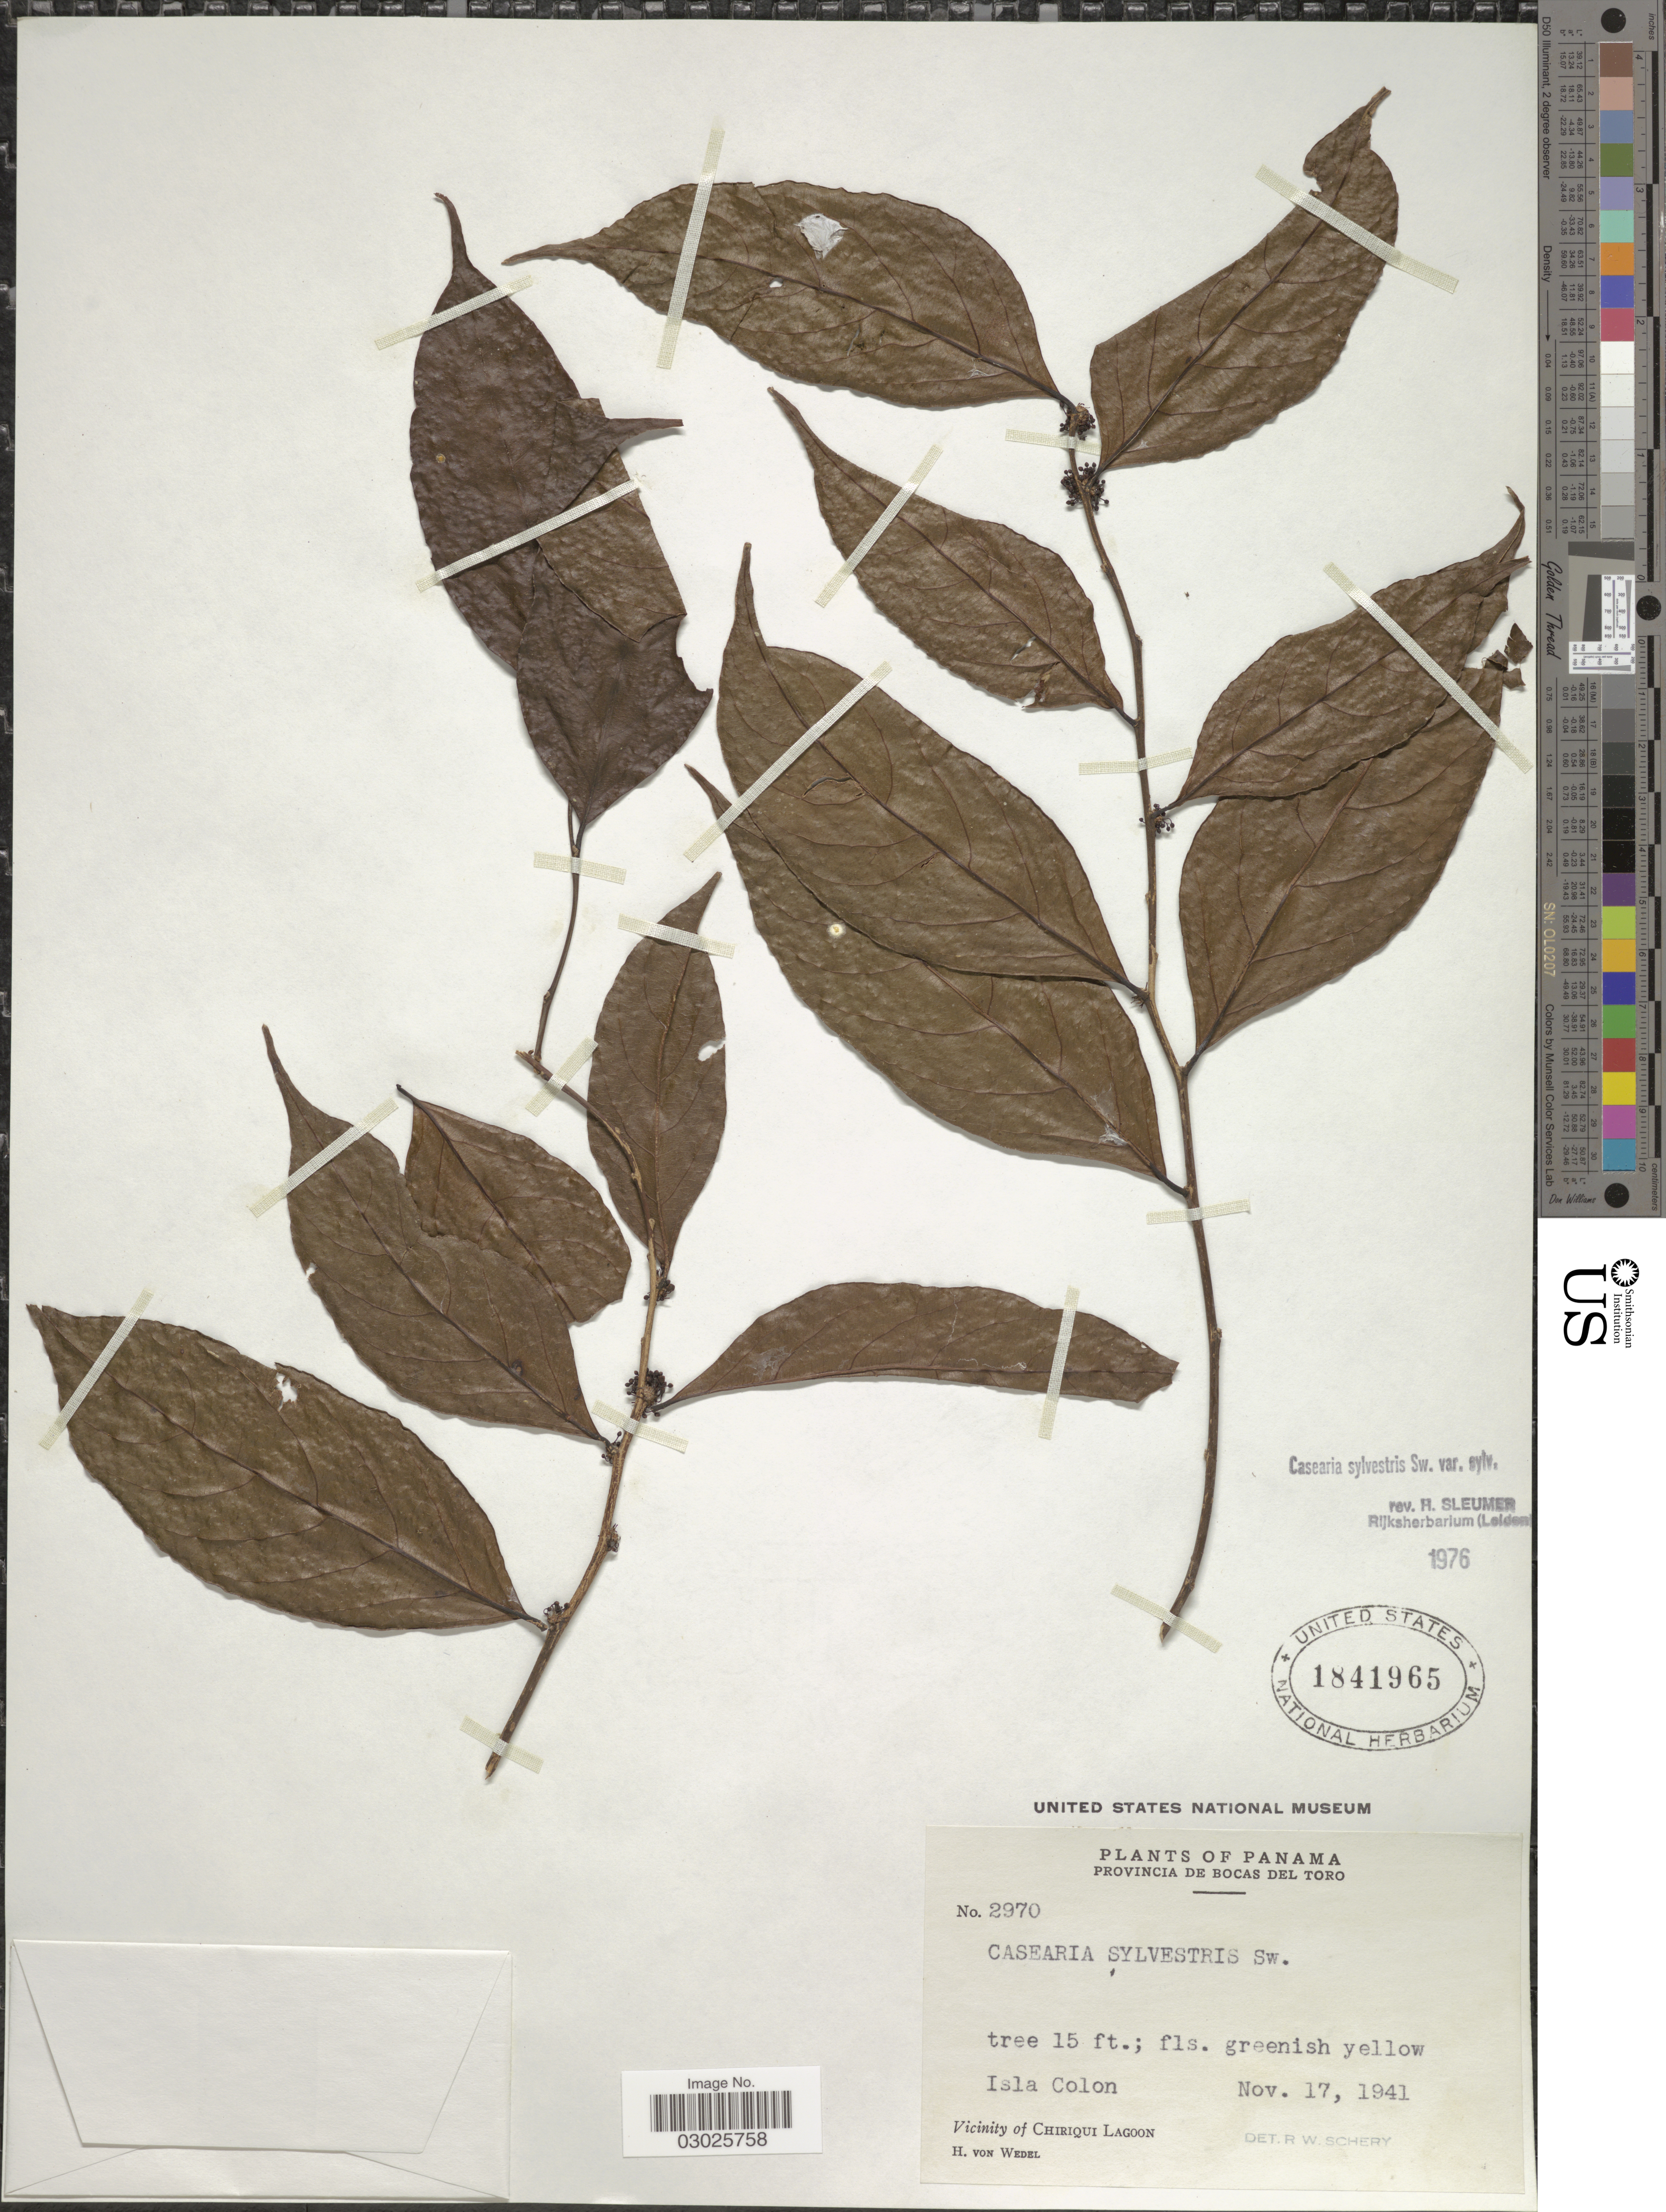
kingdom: Plantae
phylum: Tracheophyta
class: Magnoliopsida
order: Malpighiales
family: Salicaceae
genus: Casearia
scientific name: Casearia sylvestris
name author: Sw.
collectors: H. von Wedel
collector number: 2970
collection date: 1941-11-17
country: Panama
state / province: Colón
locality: Isla Colon. Vicinity of Chiriqui Lagoon.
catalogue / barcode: US 1841965